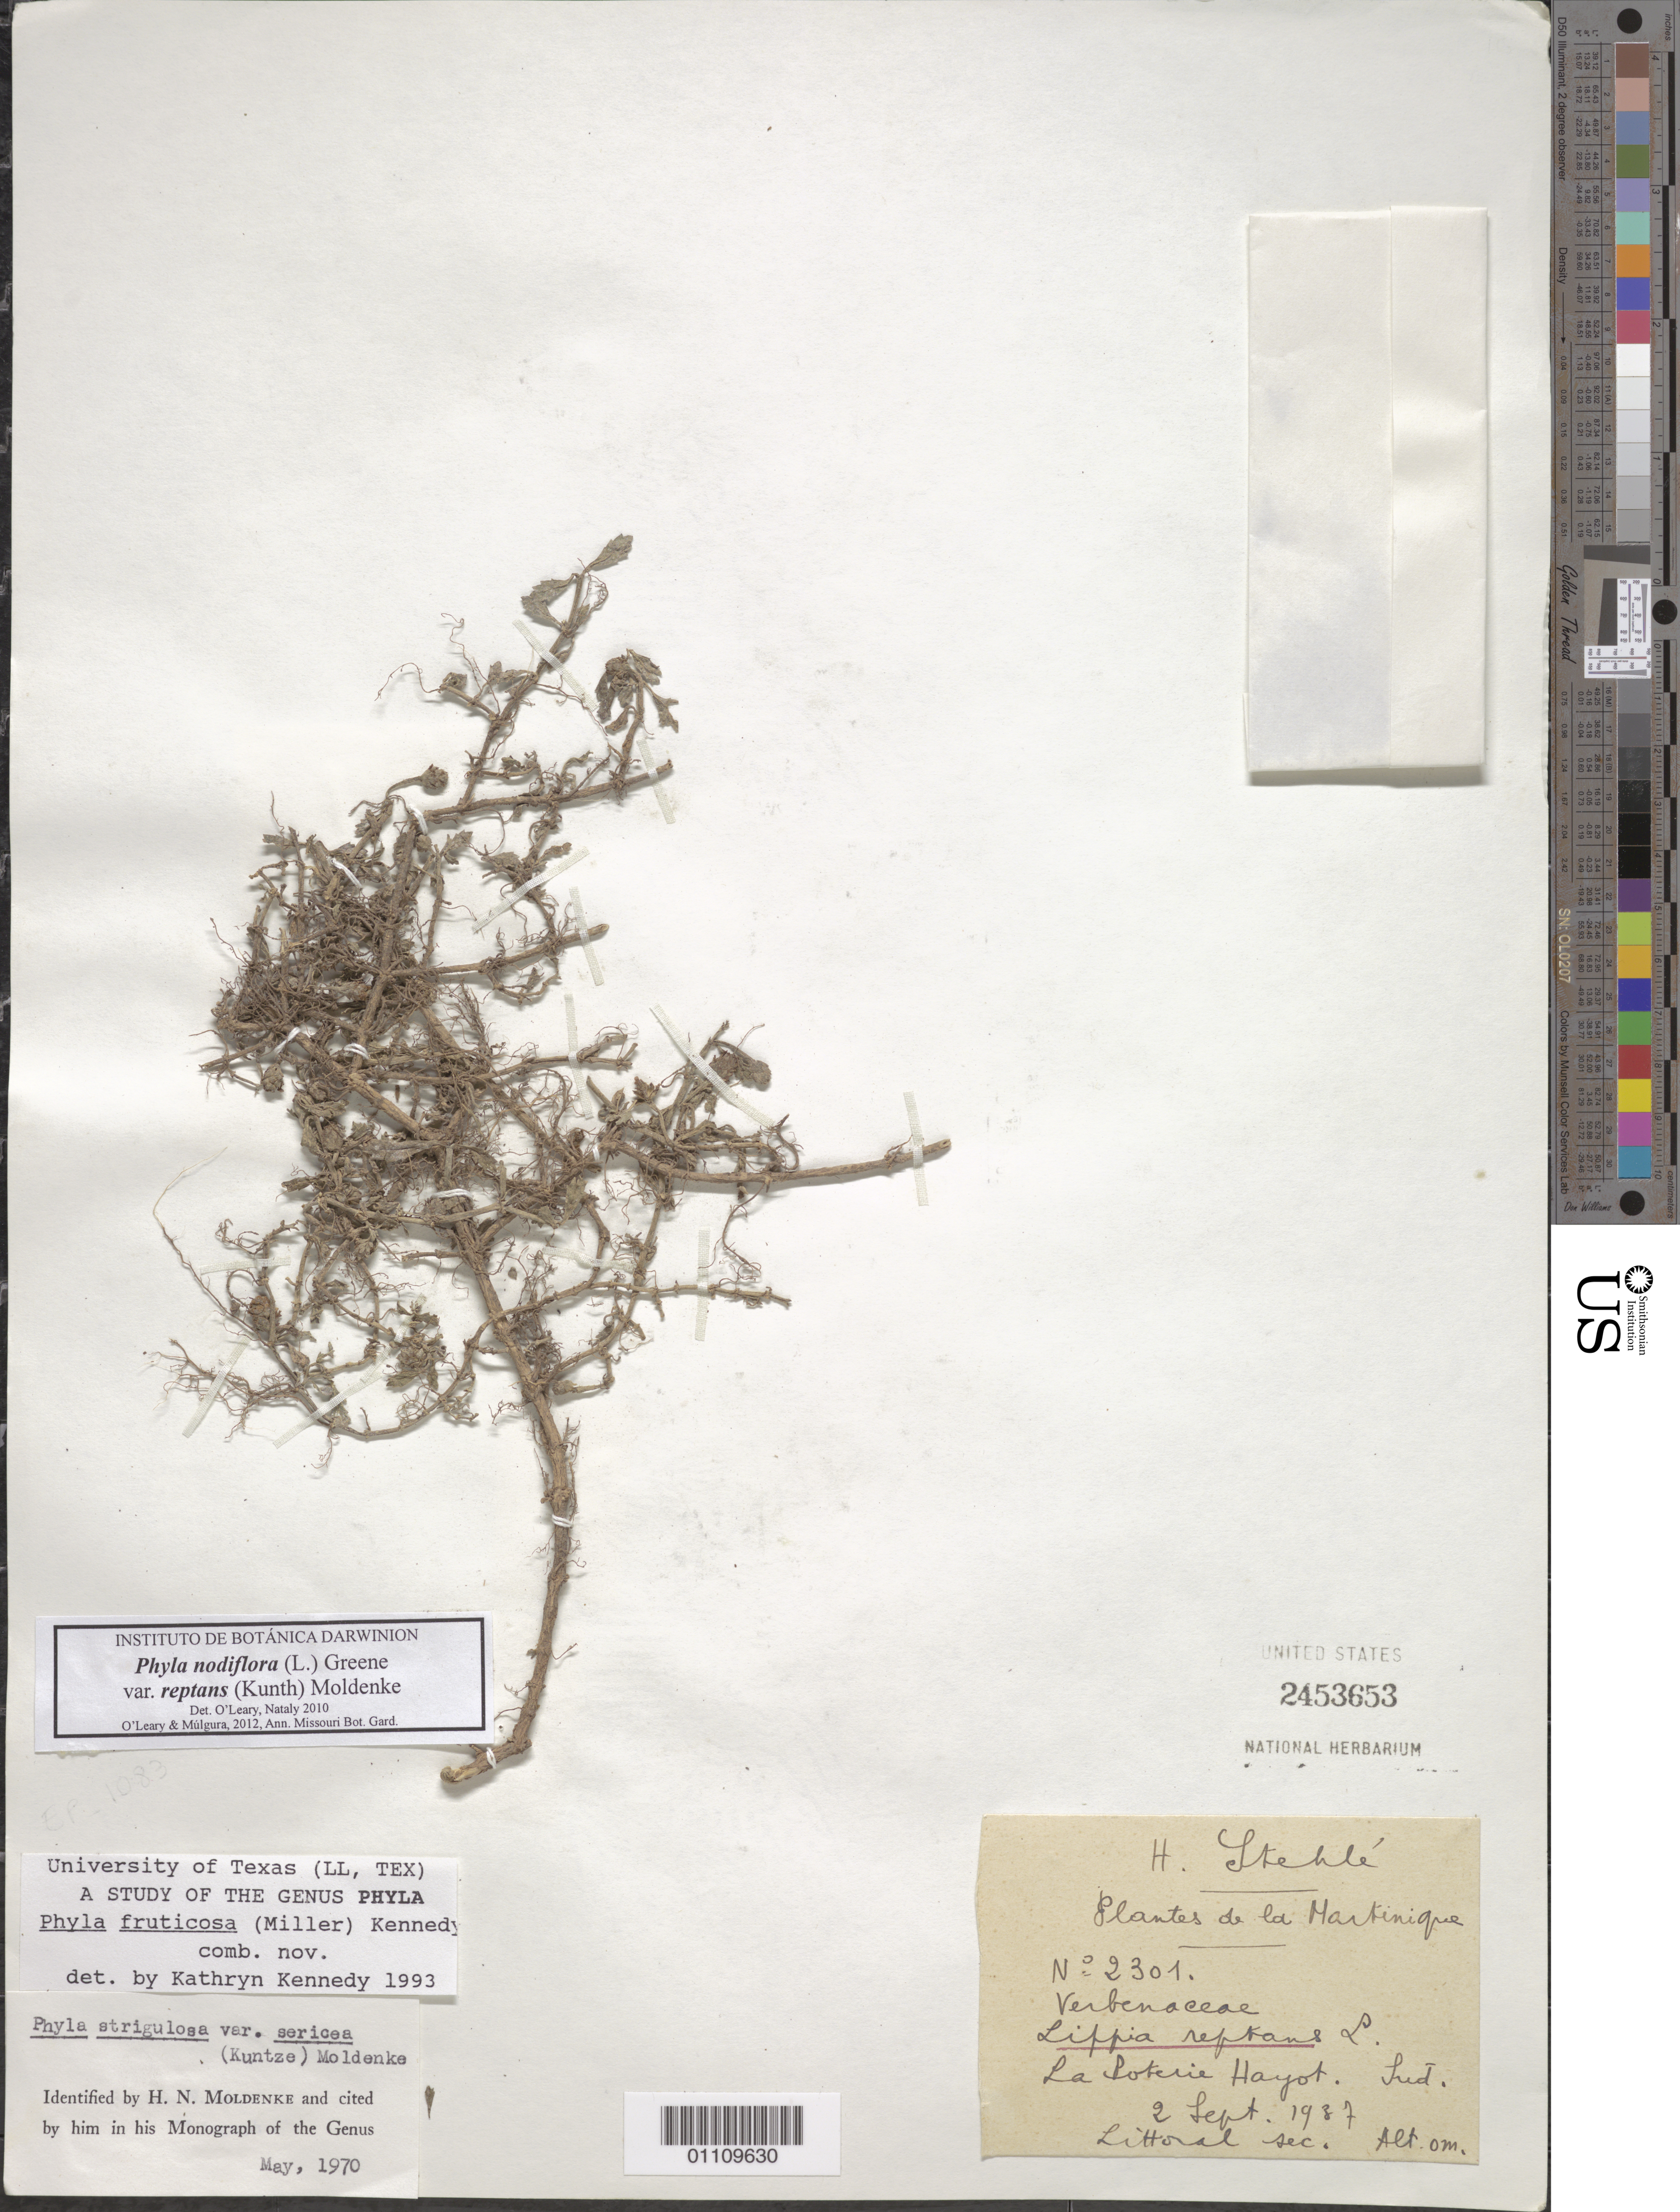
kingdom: Plantae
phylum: Tracheophyta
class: Magnoliopsida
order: Lamiales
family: Verbenaceae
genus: Phyla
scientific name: Phyla nodiflora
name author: (L.) Greene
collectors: H. Stehlé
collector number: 2301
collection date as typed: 02 Sep 1937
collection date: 1937-09-02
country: Martinique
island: Martinique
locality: La Poterie Hayot, Sud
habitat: Littoral sec.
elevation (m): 0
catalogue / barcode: US 2453653